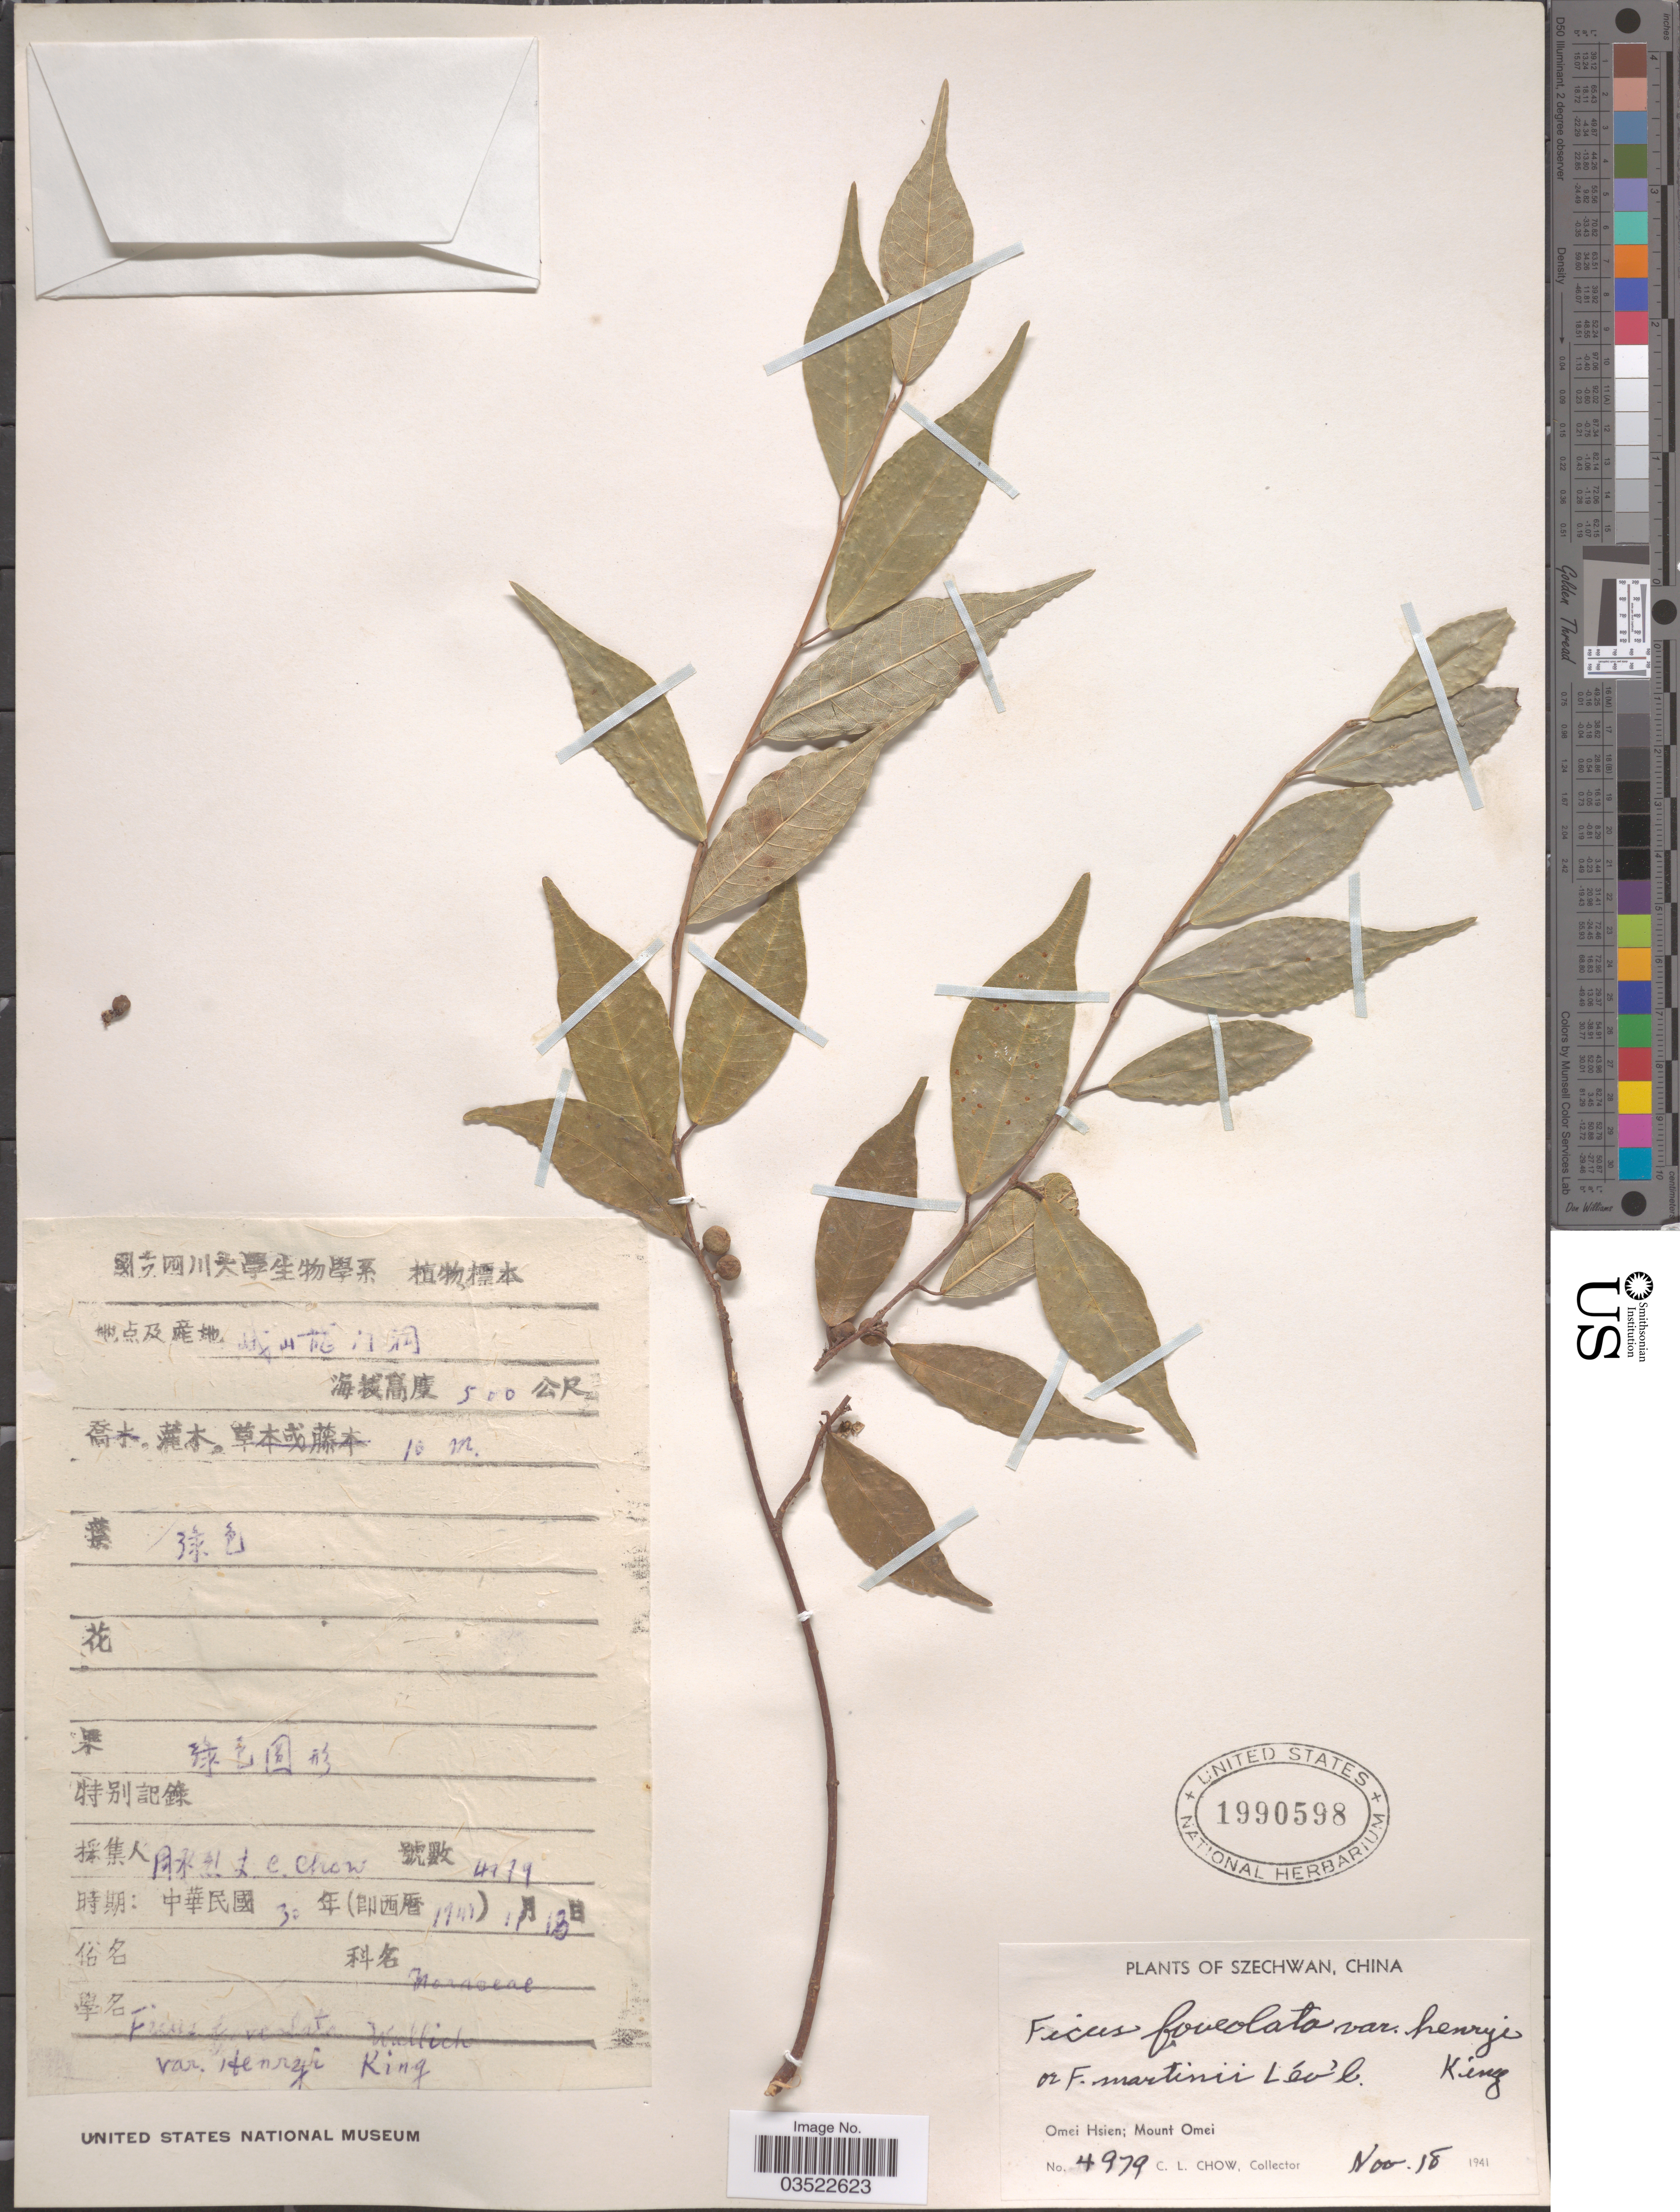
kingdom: Plantae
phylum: Tracheophyta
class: Magnoliopsida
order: Rosales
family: Moraceae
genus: Ficus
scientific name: Ficus sarmentosa var. henryi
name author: (King ex Oliv.) Corner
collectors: C. Chow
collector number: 4979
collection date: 1941-11-18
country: China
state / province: Sichuan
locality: Szechwan. Omei Hsien; Mount Omei.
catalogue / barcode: US 1990598